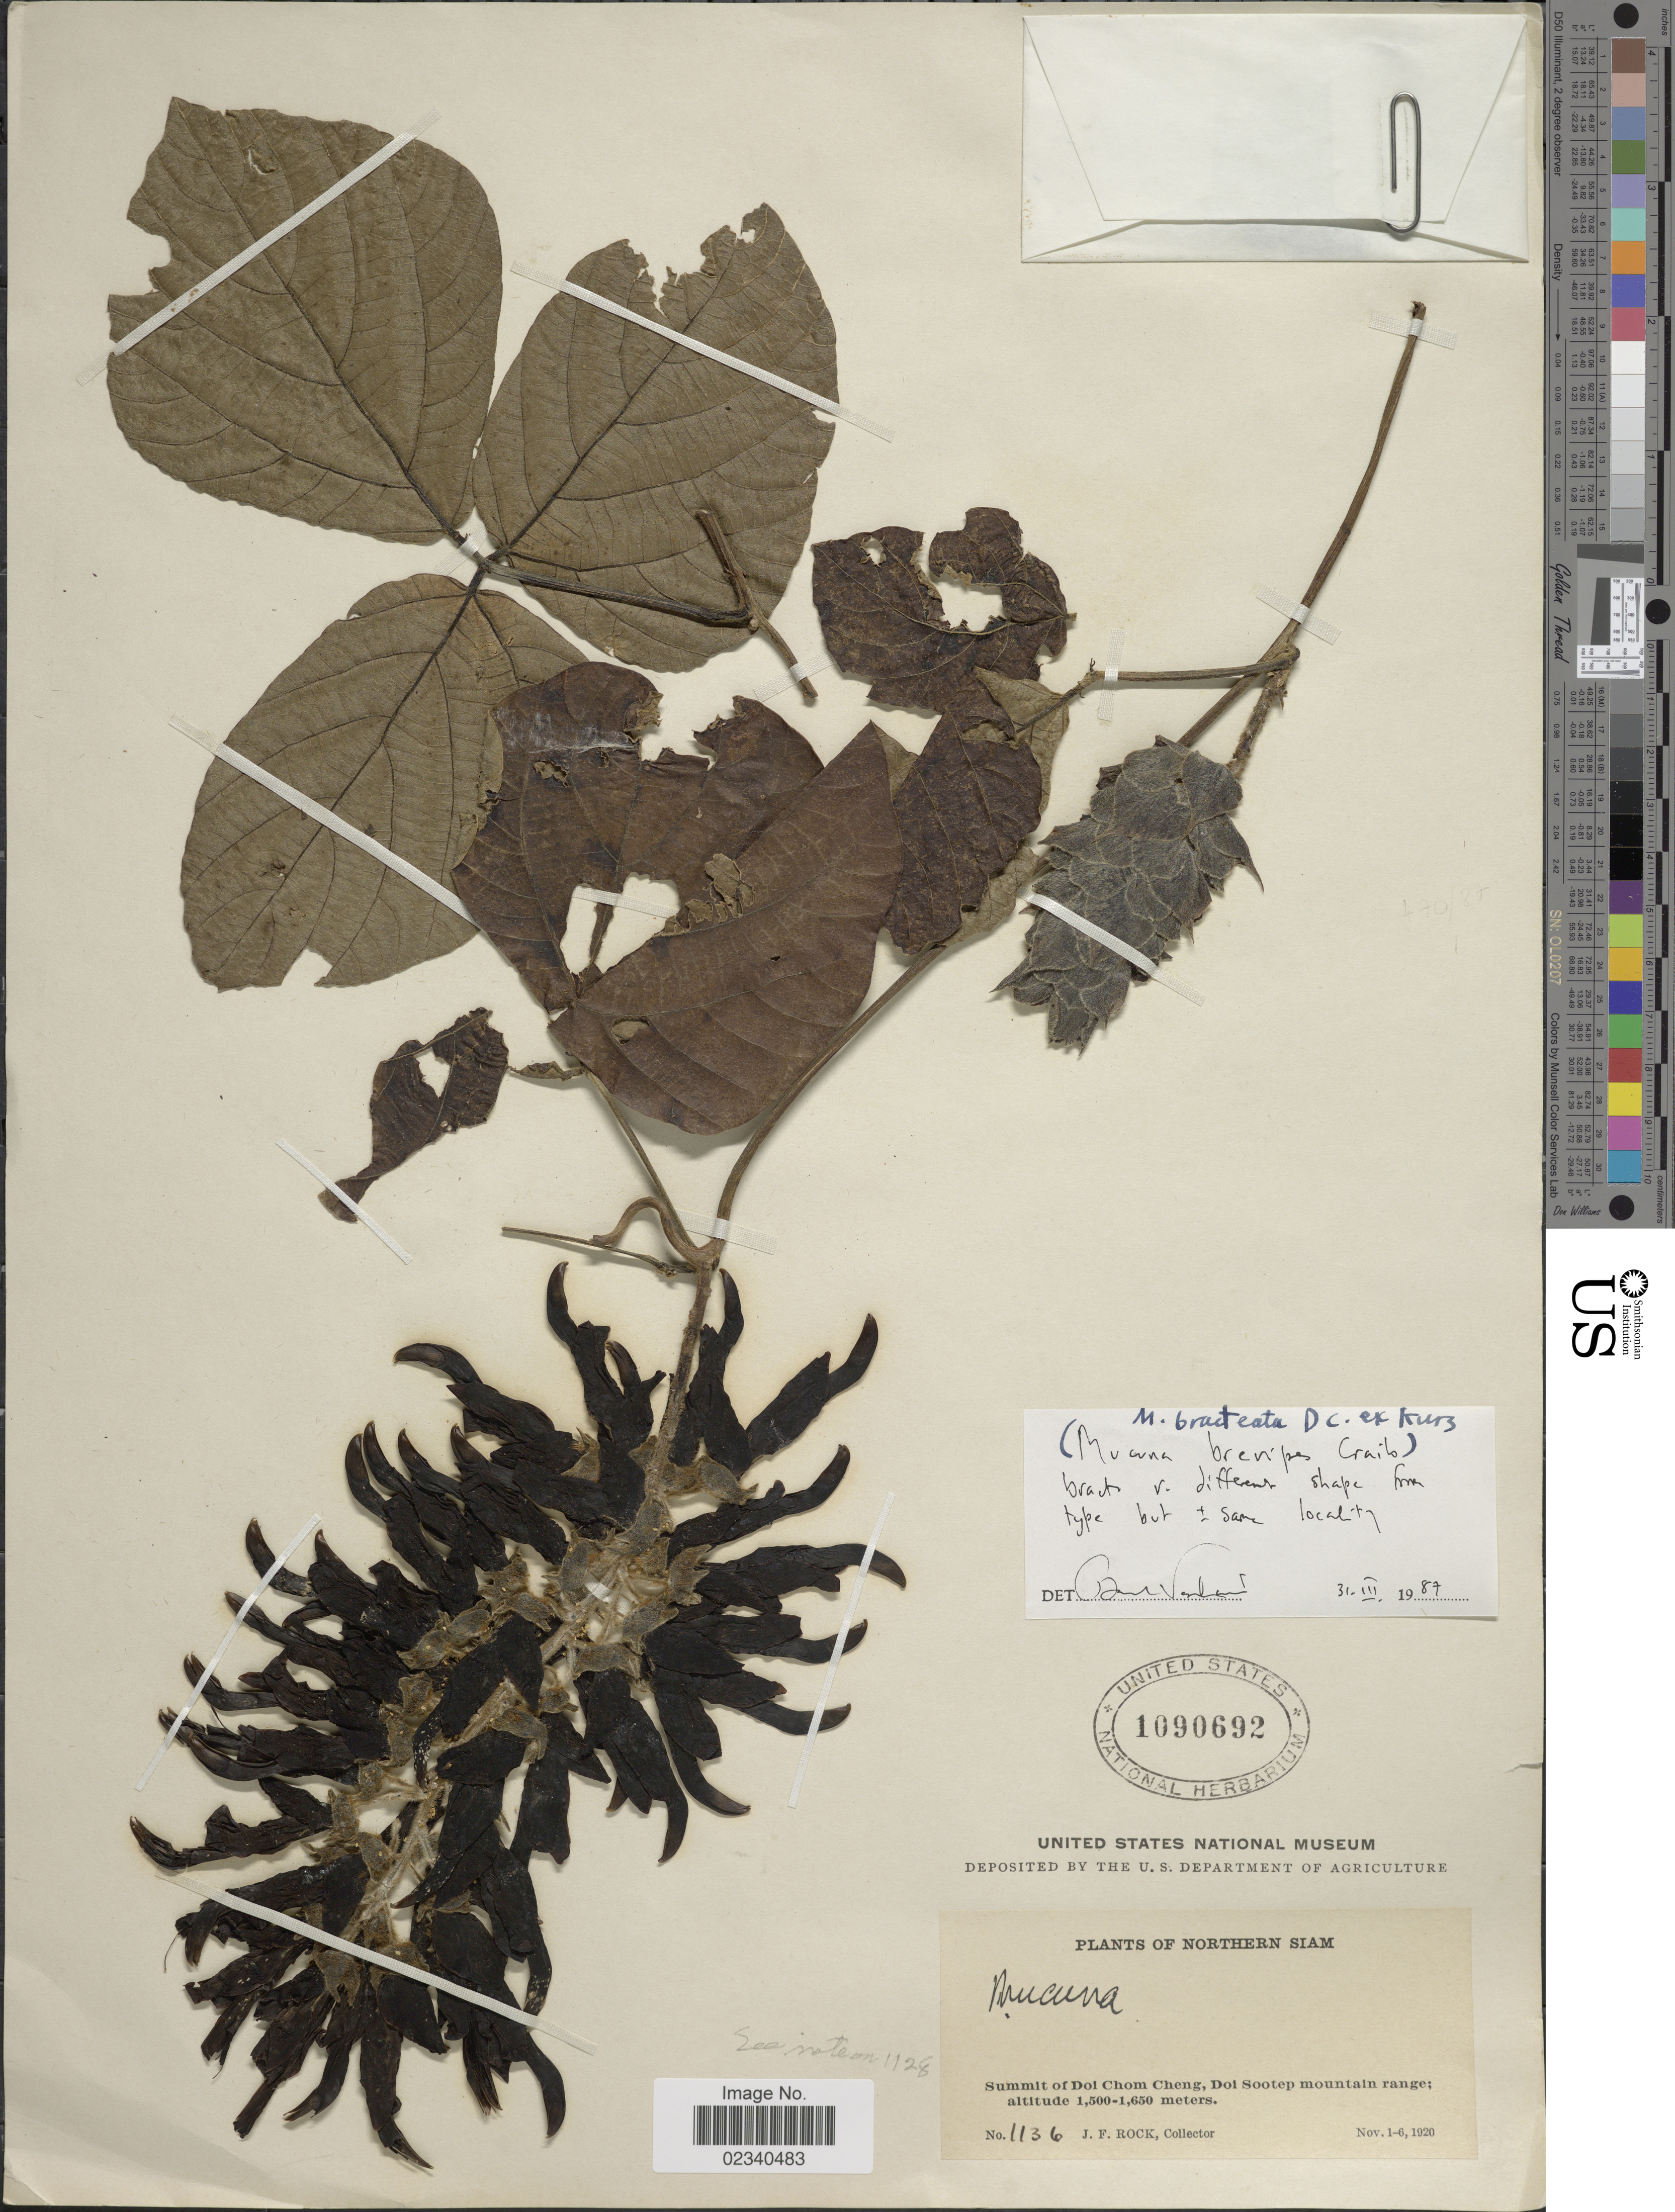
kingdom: Plantae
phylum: Tracheophyta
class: Magnoliopsida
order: Fabales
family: Fabaceae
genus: Mucuna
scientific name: Mucuna bracteata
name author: DC. ex Kurz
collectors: J. Rock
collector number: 1136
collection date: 1920-11-01/1920-11-06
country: Thailand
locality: Northern Siam. Summit of Doi Chom Cheng, Doi Sootep mountain range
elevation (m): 1500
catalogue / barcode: US 1090692